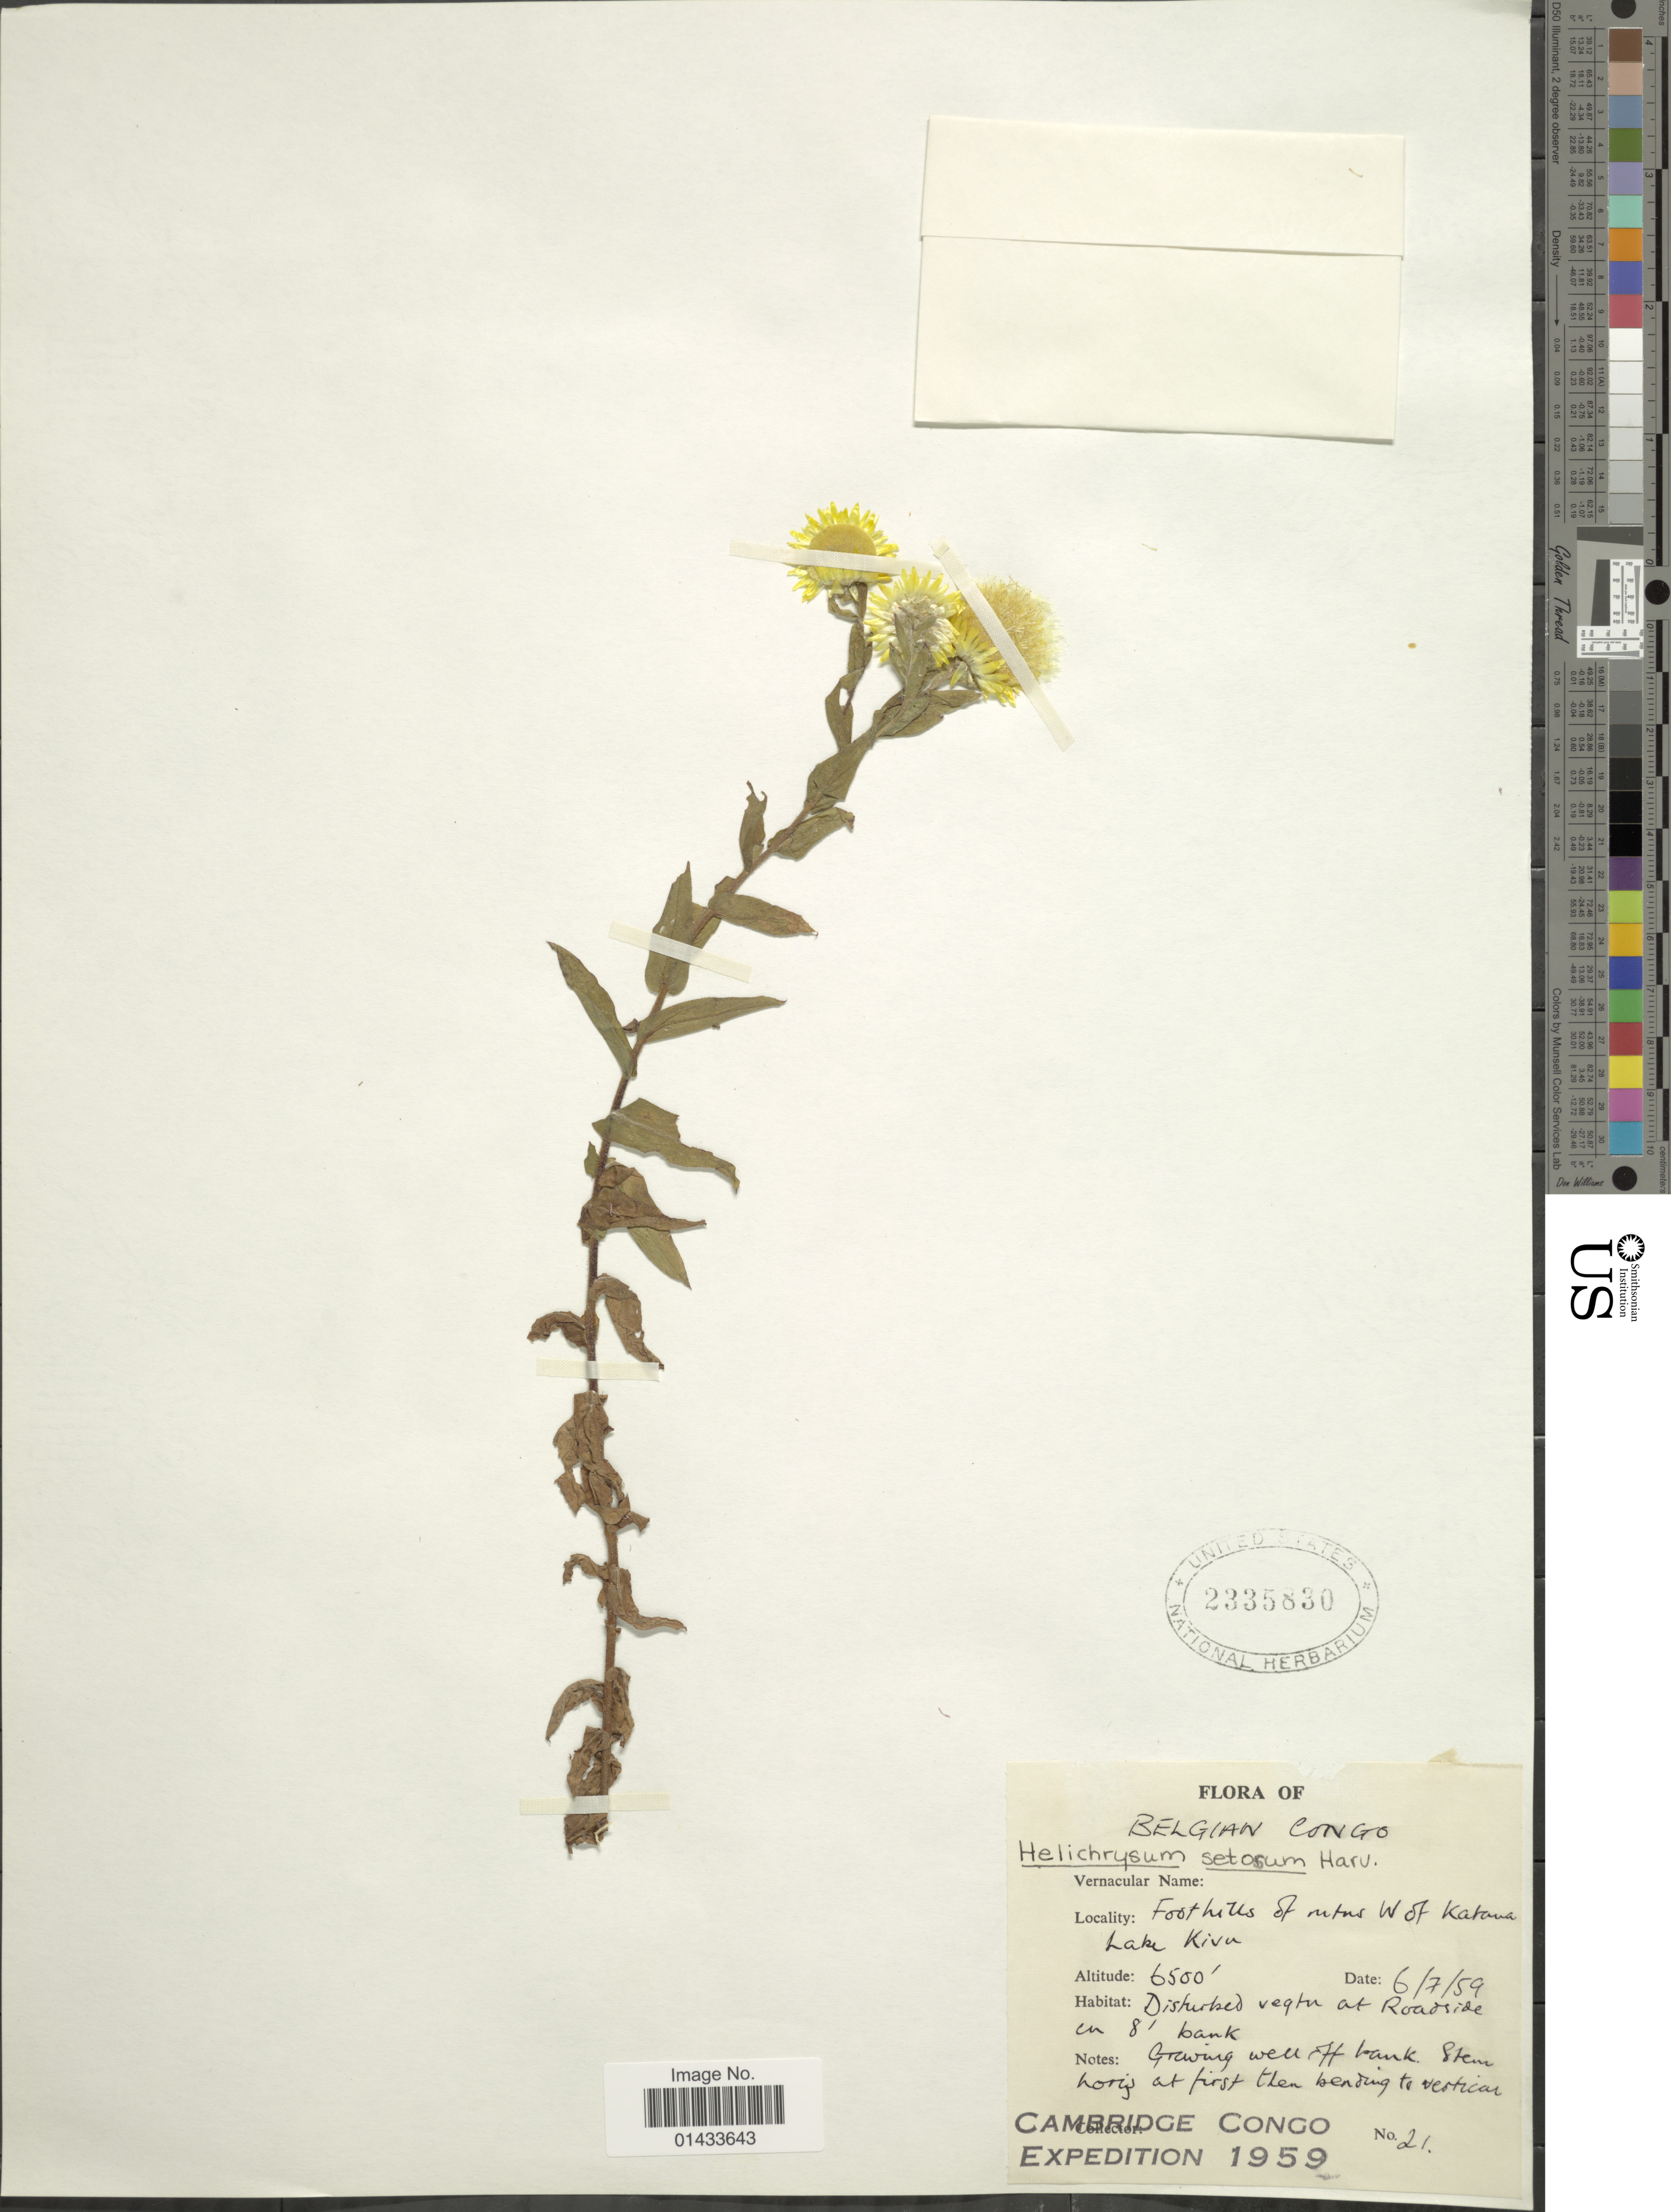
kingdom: Plantae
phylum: Tracheophyta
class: Magnoliopsida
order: Asterales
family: Asteraceae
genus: Helichrysum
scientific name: Helichrysum setosum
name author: Harv.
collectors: Cambridge Congo Expedition 1959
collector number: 21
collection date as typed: Transcribed d/m/y: 6/7/59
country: Congo, Democratic Republic of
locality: Belgian Congo, Foothills of Mtns W of Katawa Lake Kivu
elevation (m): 1981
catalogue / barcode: US 2335830